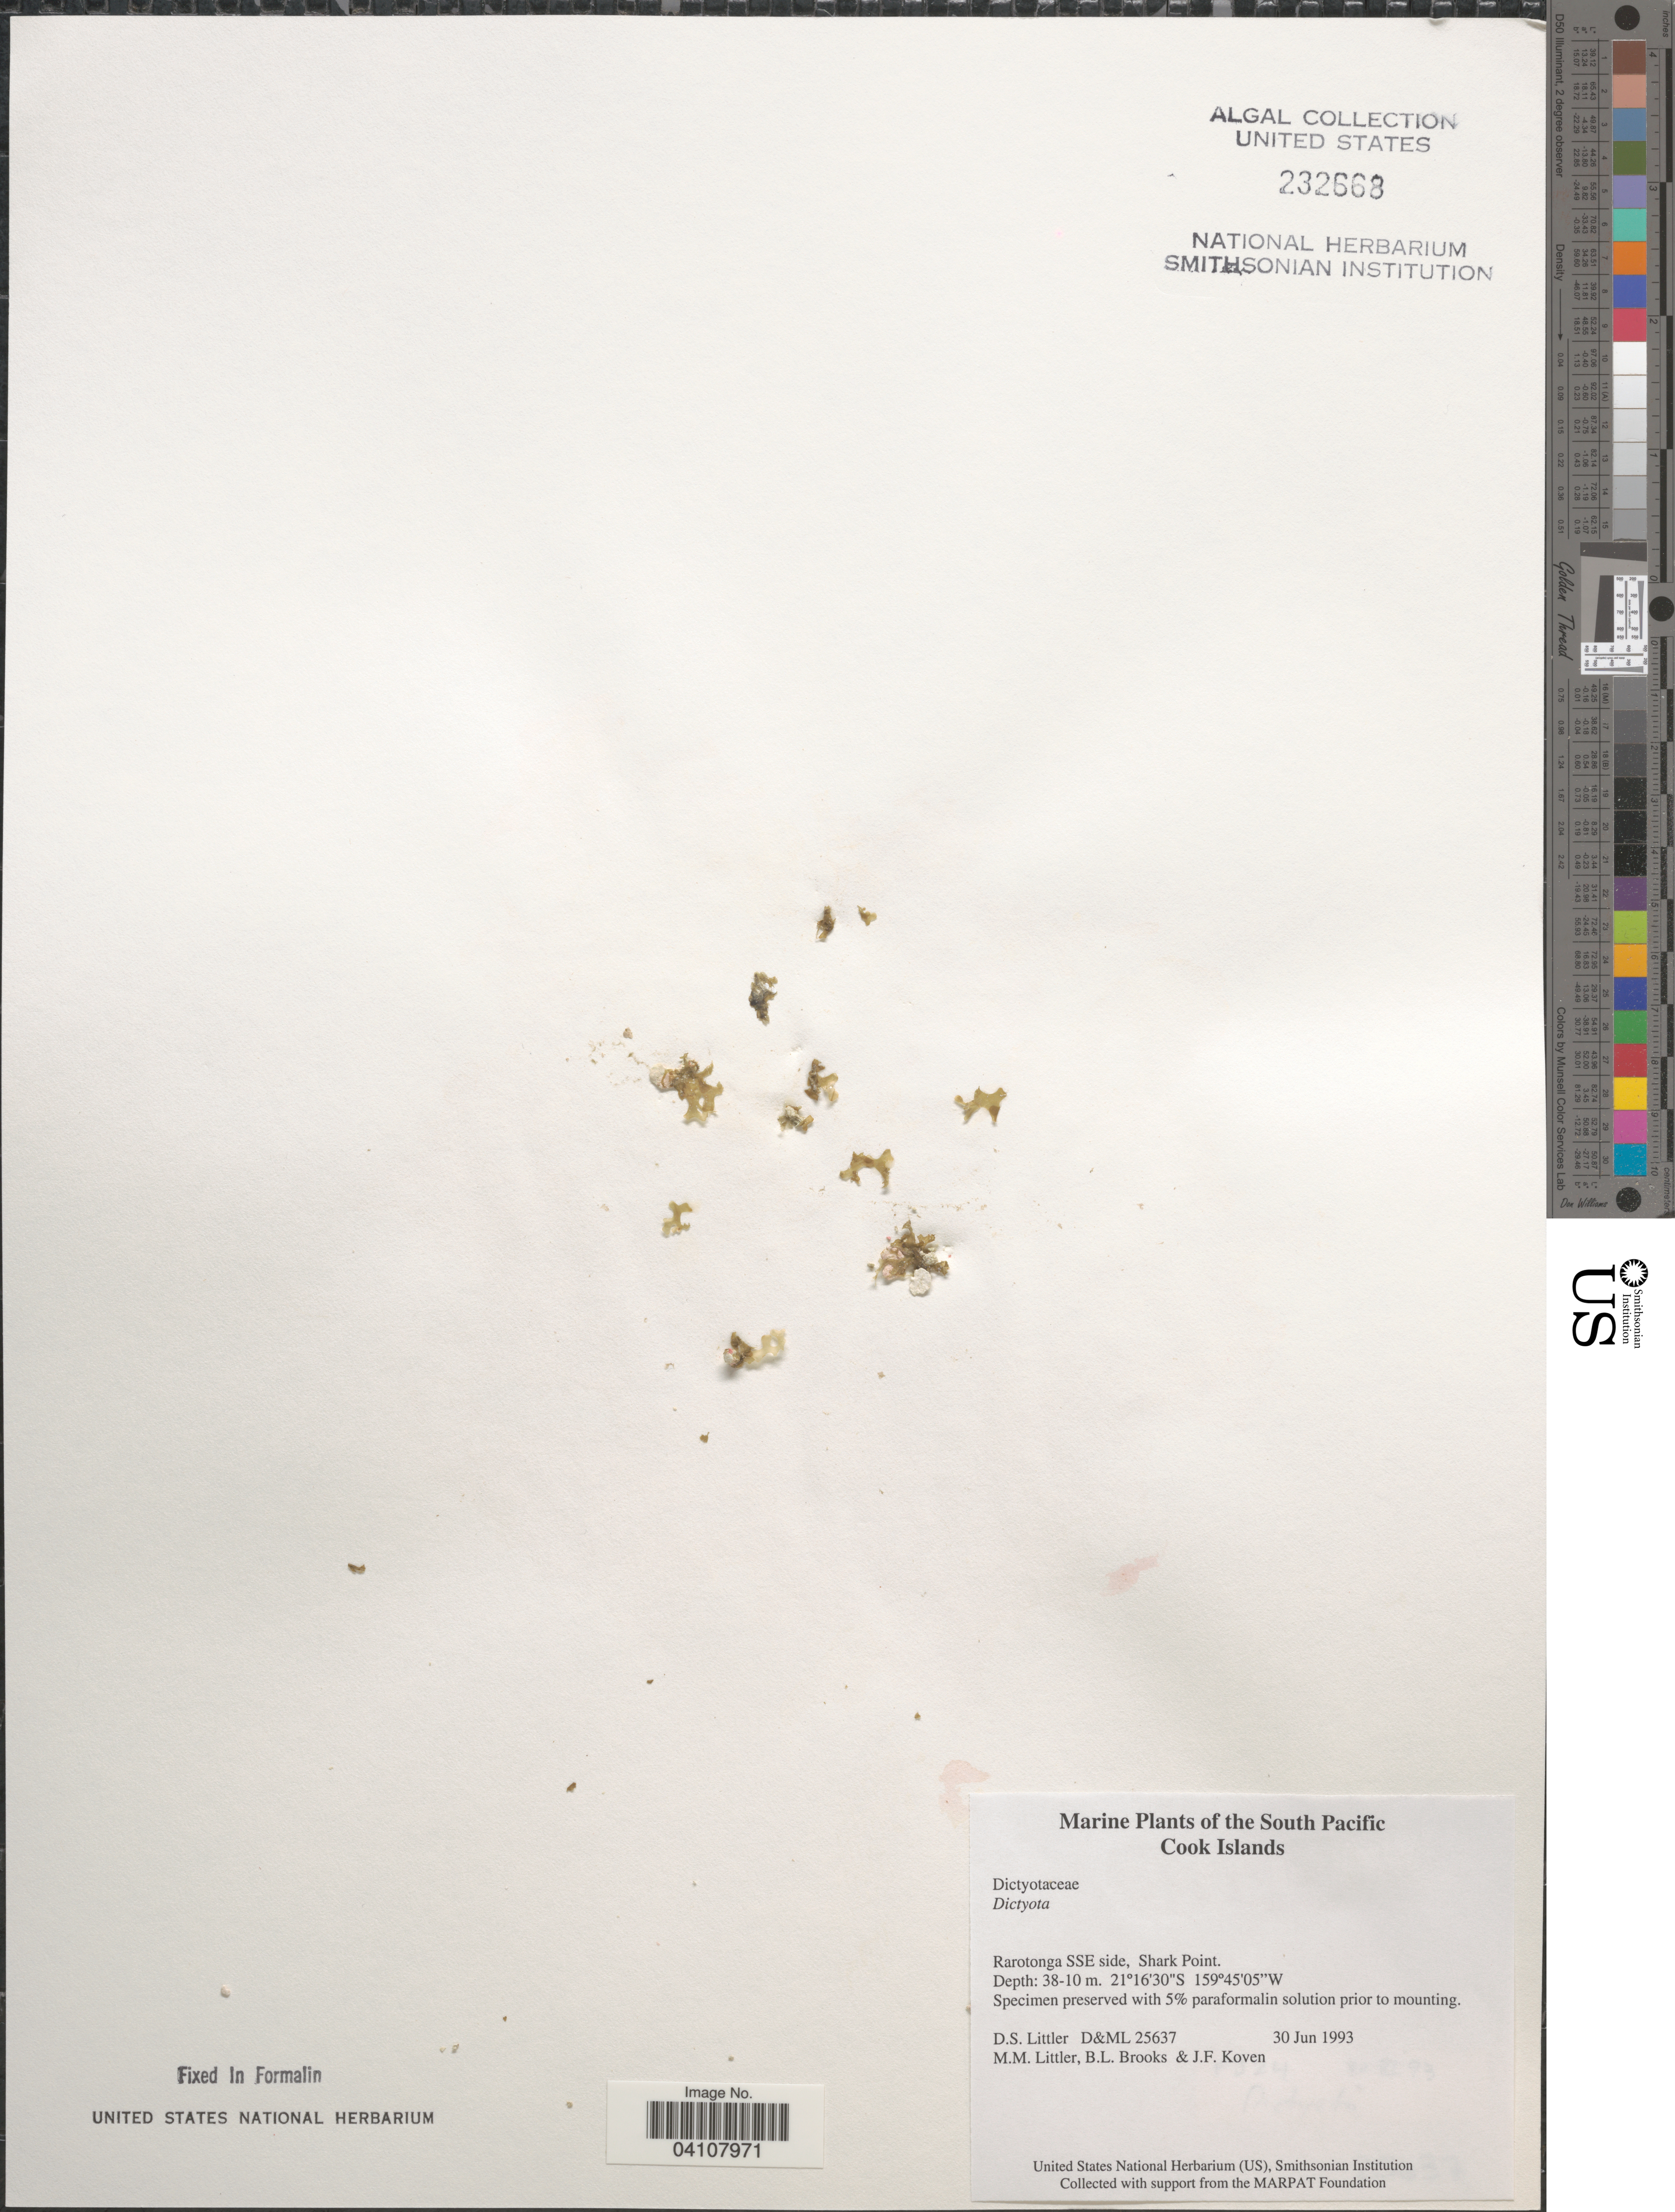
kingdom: Chromista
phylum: Ochrophyta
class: Phaeophyceae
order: Dictyotales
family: Dictyotaceae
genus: Dictyota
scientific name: Dictyota sp.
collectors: D. S. Littler, B. Brooks & J. Koven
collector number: D&ML25637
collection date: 1993-06-30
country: Cook Islands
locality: The South Pacific. Rarotonga, SSE side, Shark Point.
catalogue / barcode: US 232668